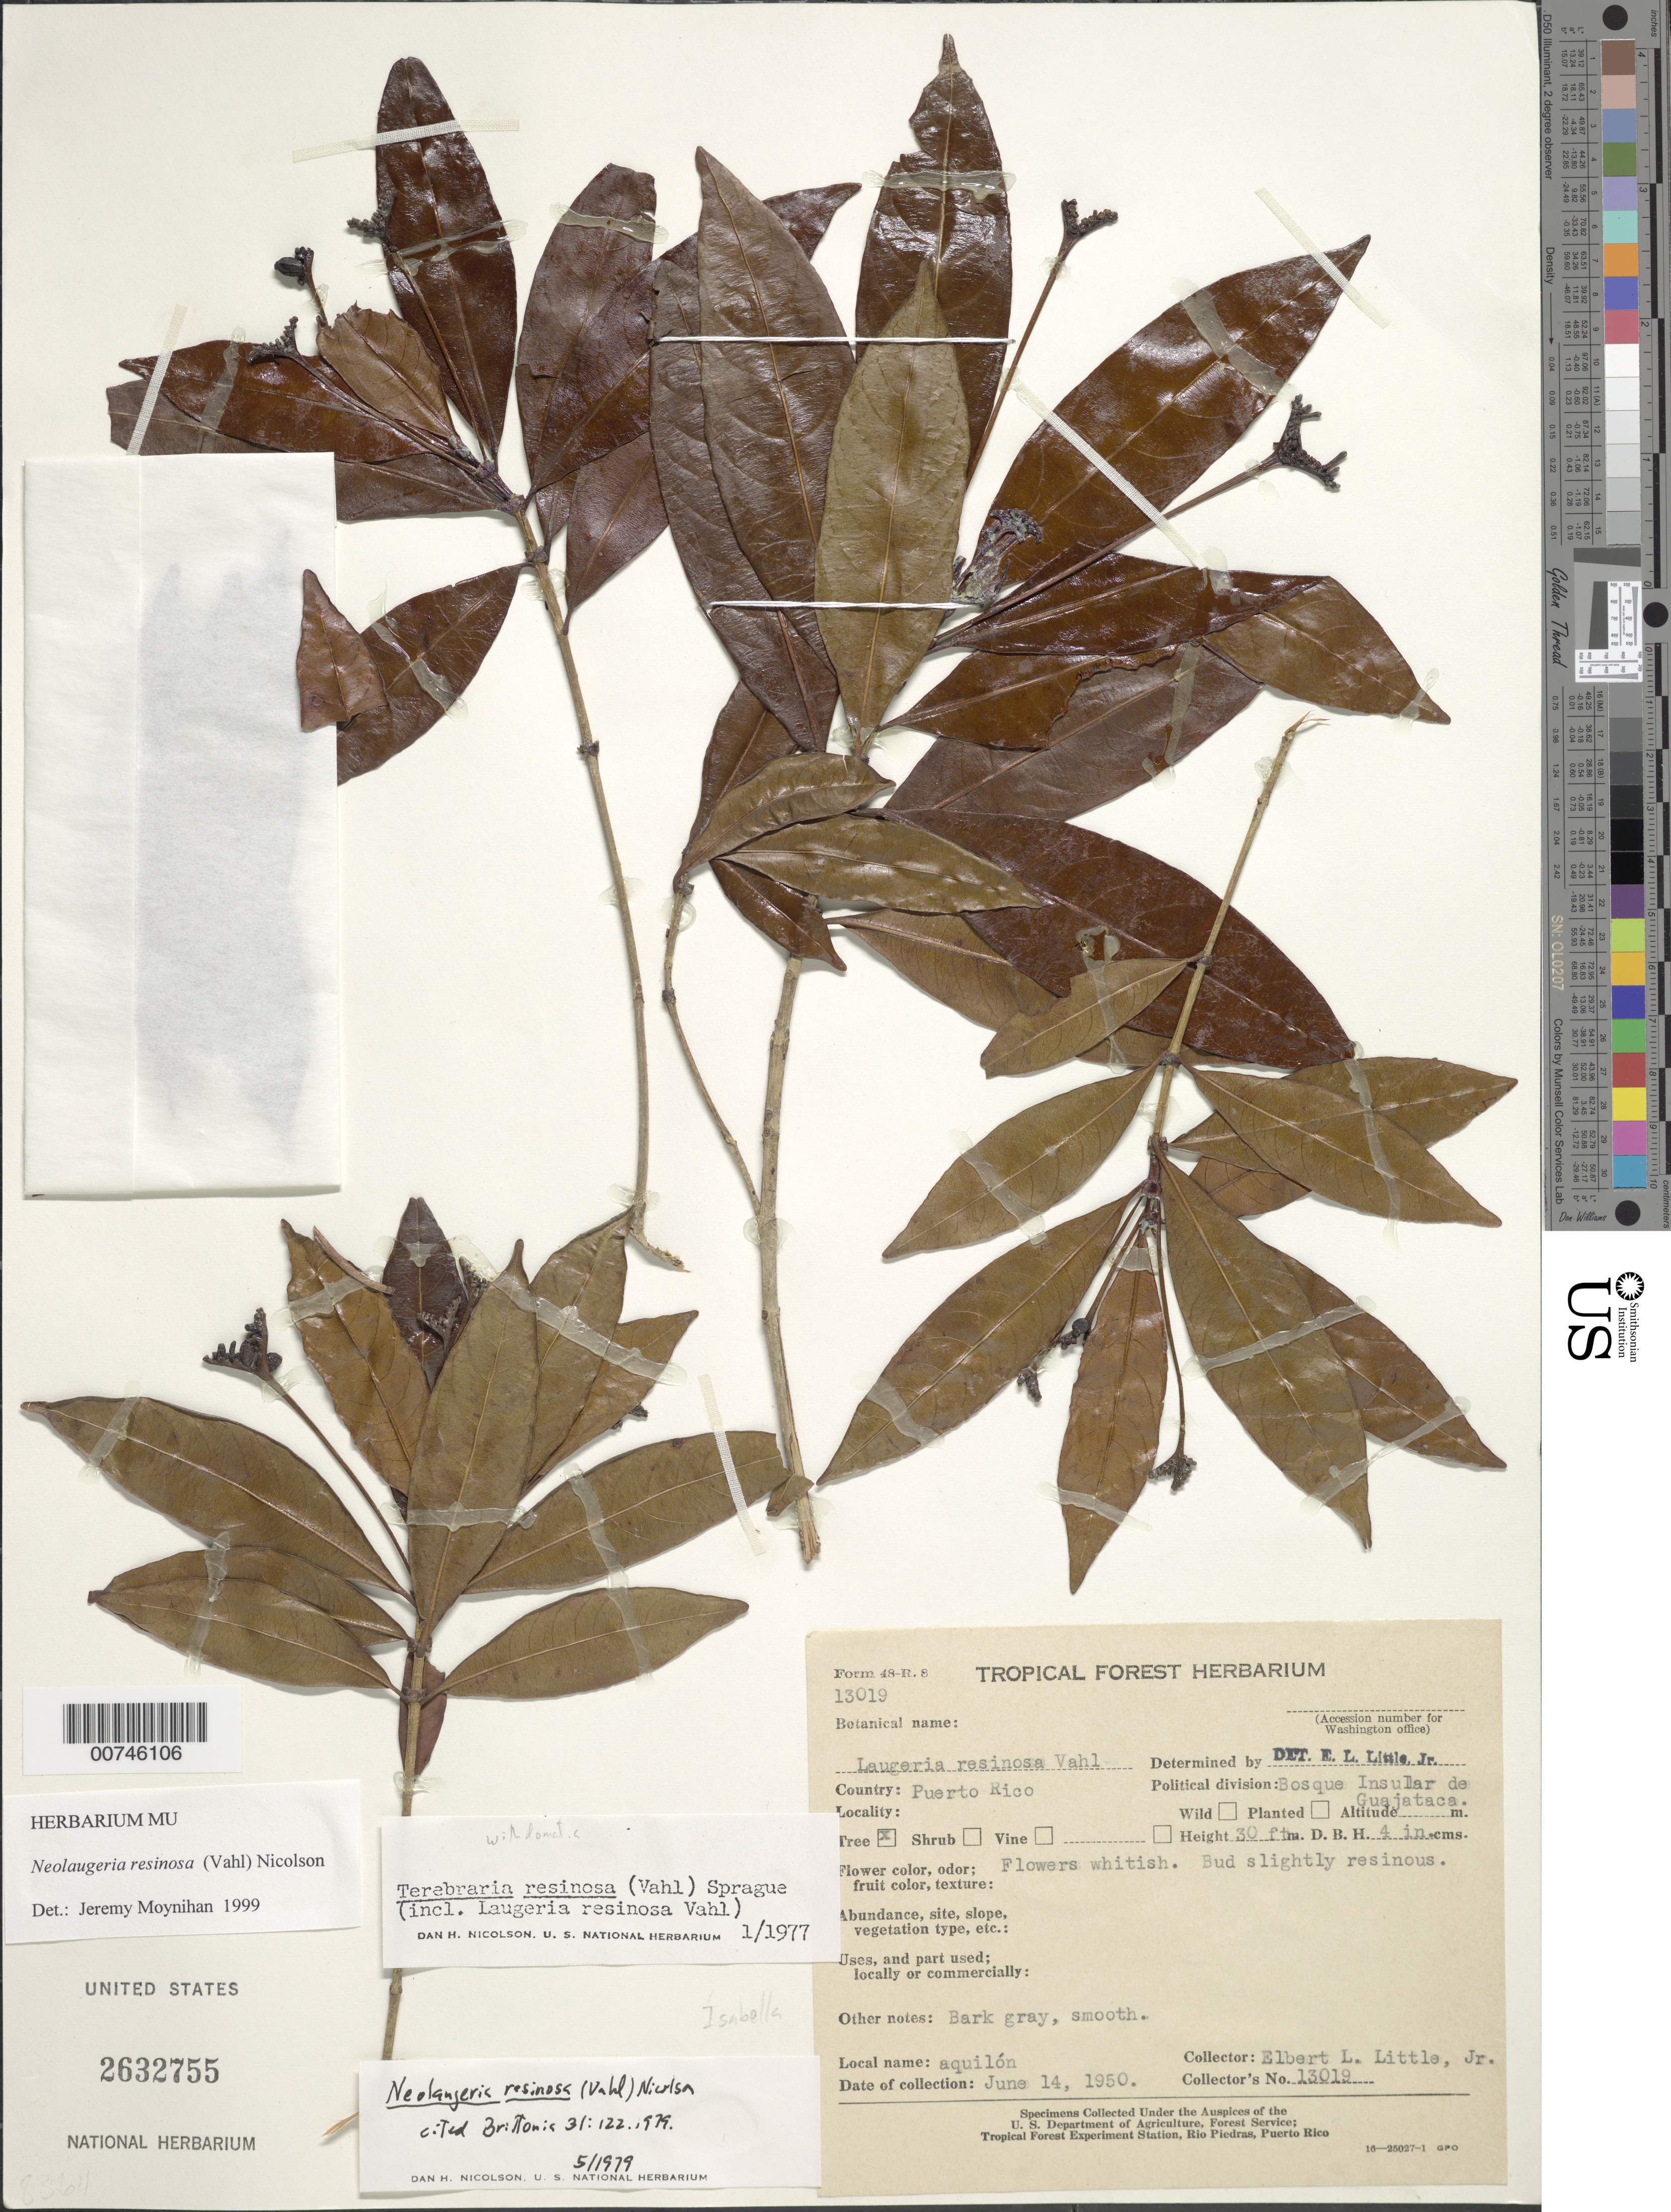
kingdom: Plantae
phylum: Tracheophyta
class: Magnoliopsida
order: Gentianales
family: Rubiaceae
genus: Stenostomum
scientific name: Stenostomum resinosum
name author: (Vahl) Griseb.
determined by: Nicolson, Dan H.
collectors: E. L. Little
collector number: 13019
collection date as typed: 14 Jun 1950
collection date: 1950-06-14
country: Puerto Rico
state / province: Quebradillas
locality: Bosque Insular de Guajataca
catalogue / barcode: US 2632755